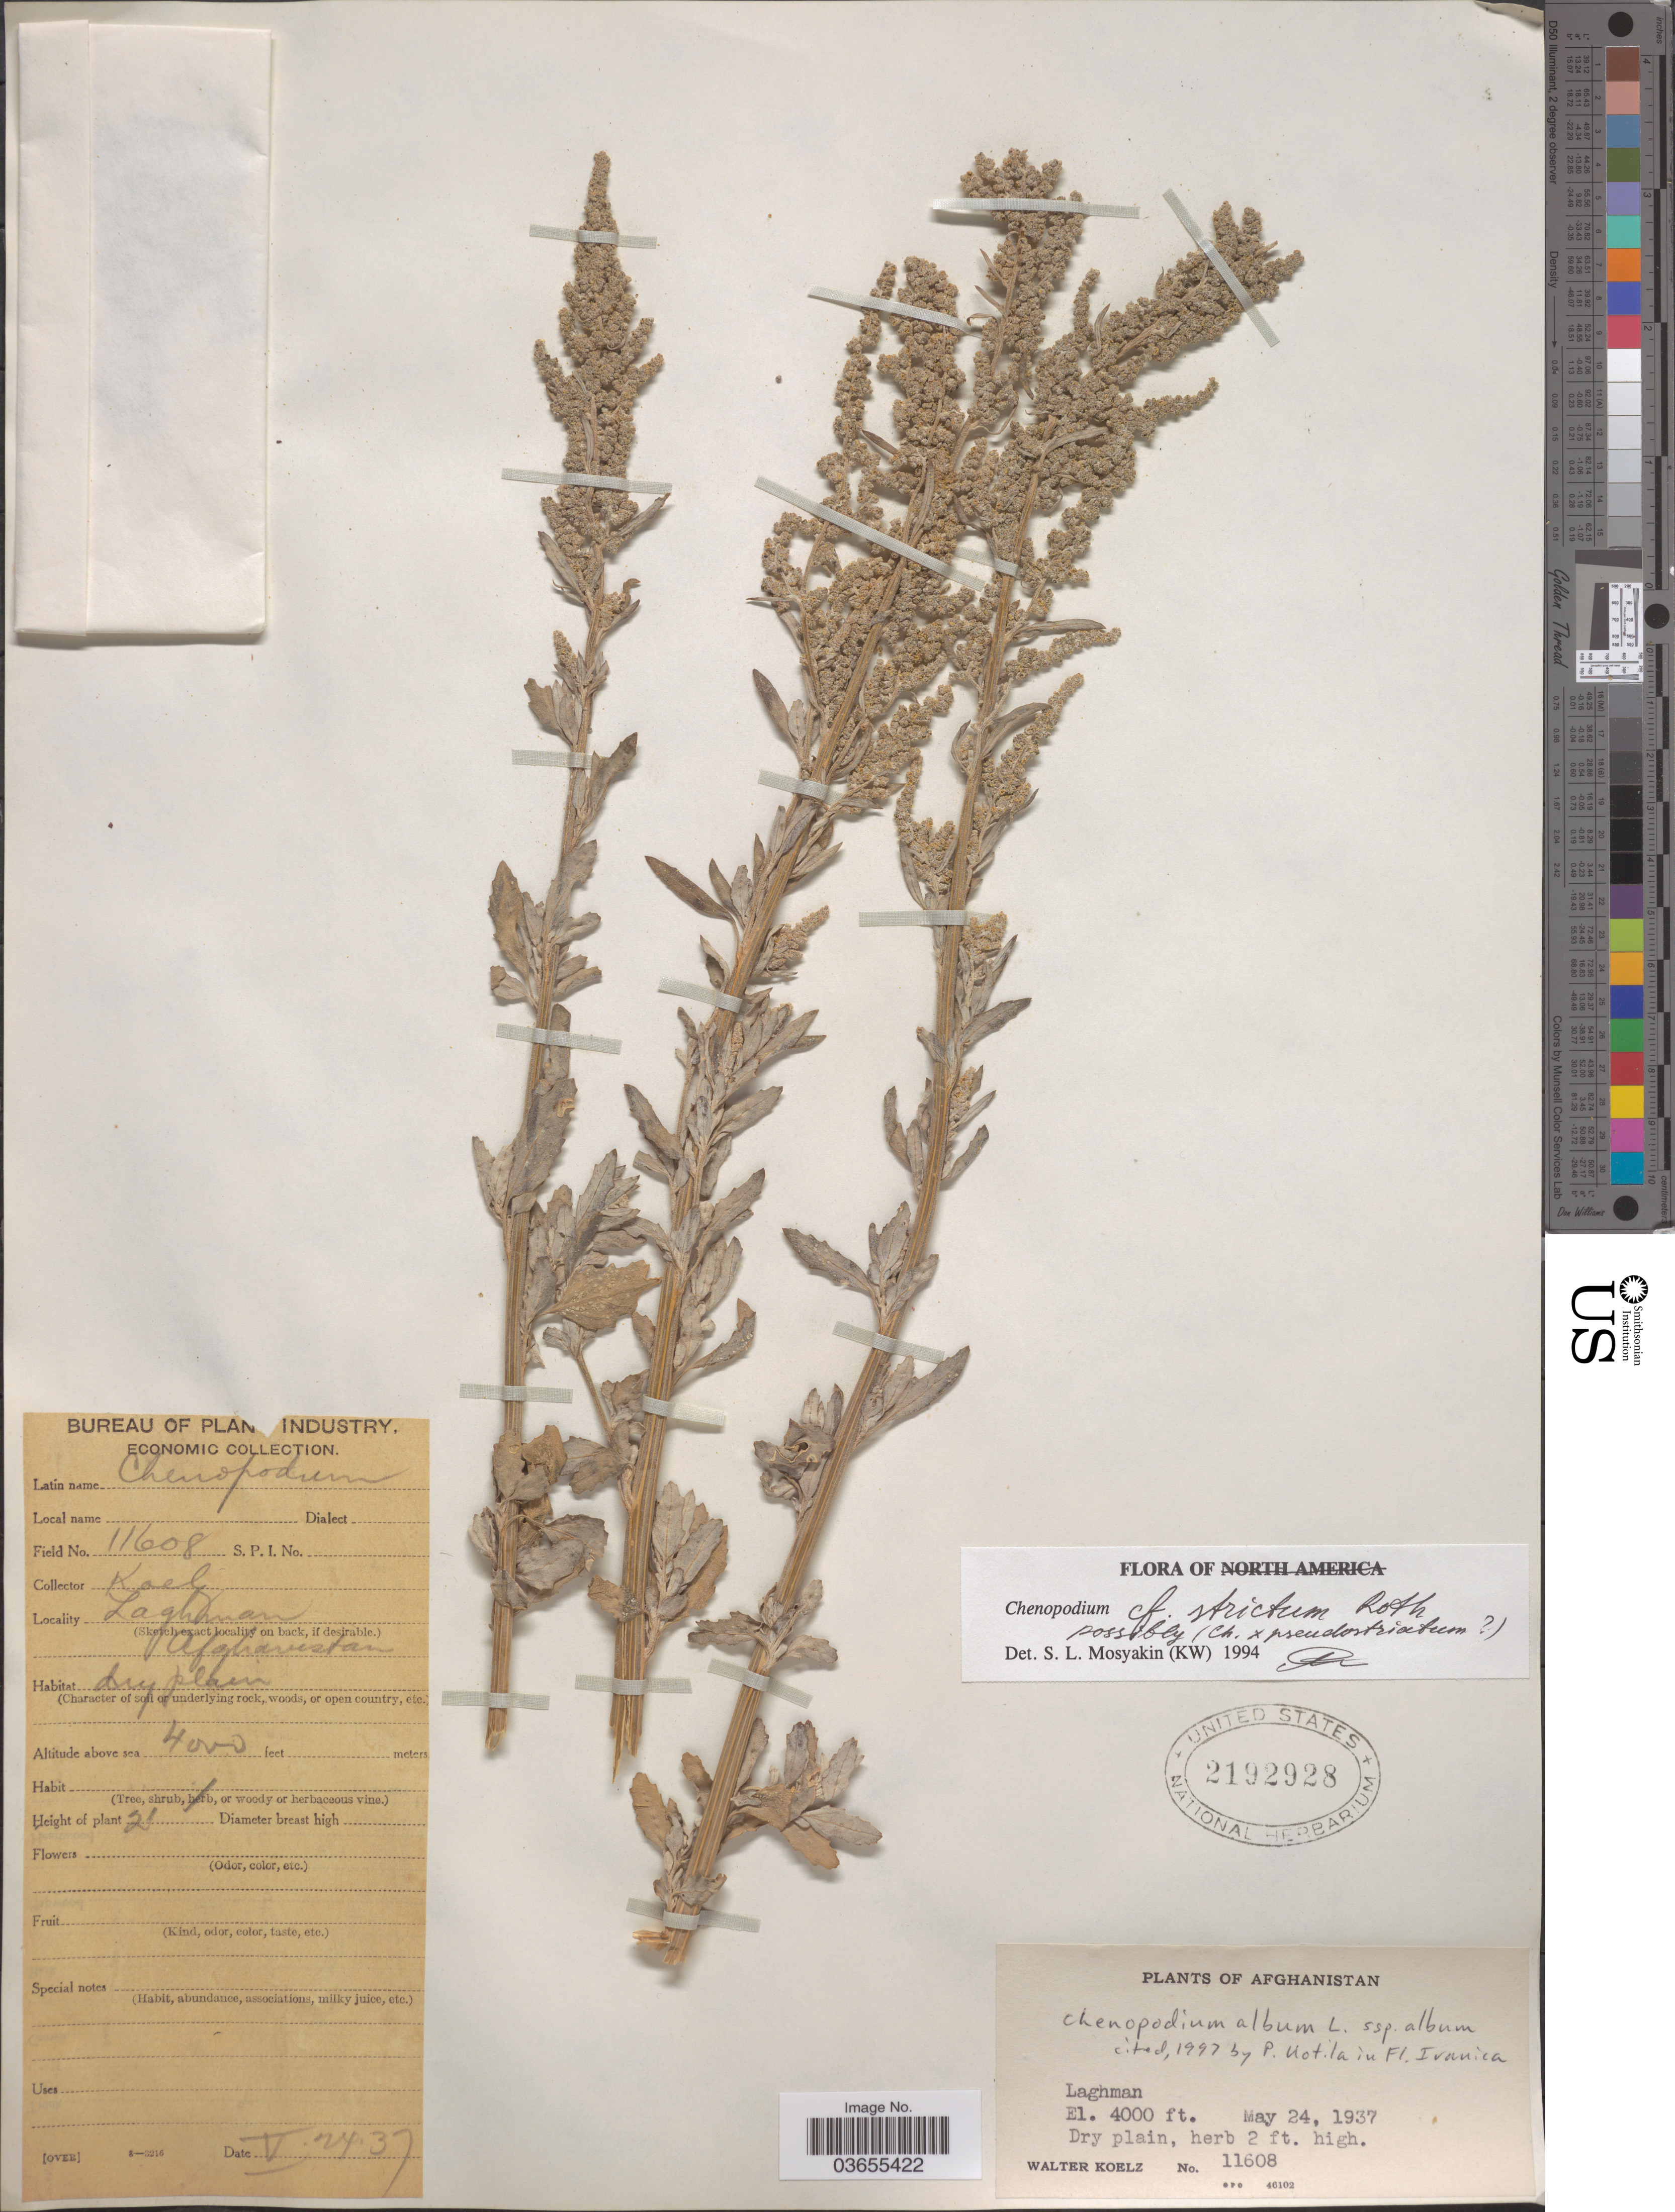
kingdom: Plantae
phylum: Tracheophyta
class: Magnoliopsida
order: Caryophyllales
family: Amaranthaceae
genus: Chenopodium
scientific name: Chenopodium strictum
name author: Roth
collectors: W. N. Koelz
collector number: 11608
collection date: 1937-05-24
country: Afghanistan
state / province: Laghman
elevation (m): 1219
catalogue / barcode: US 2192928